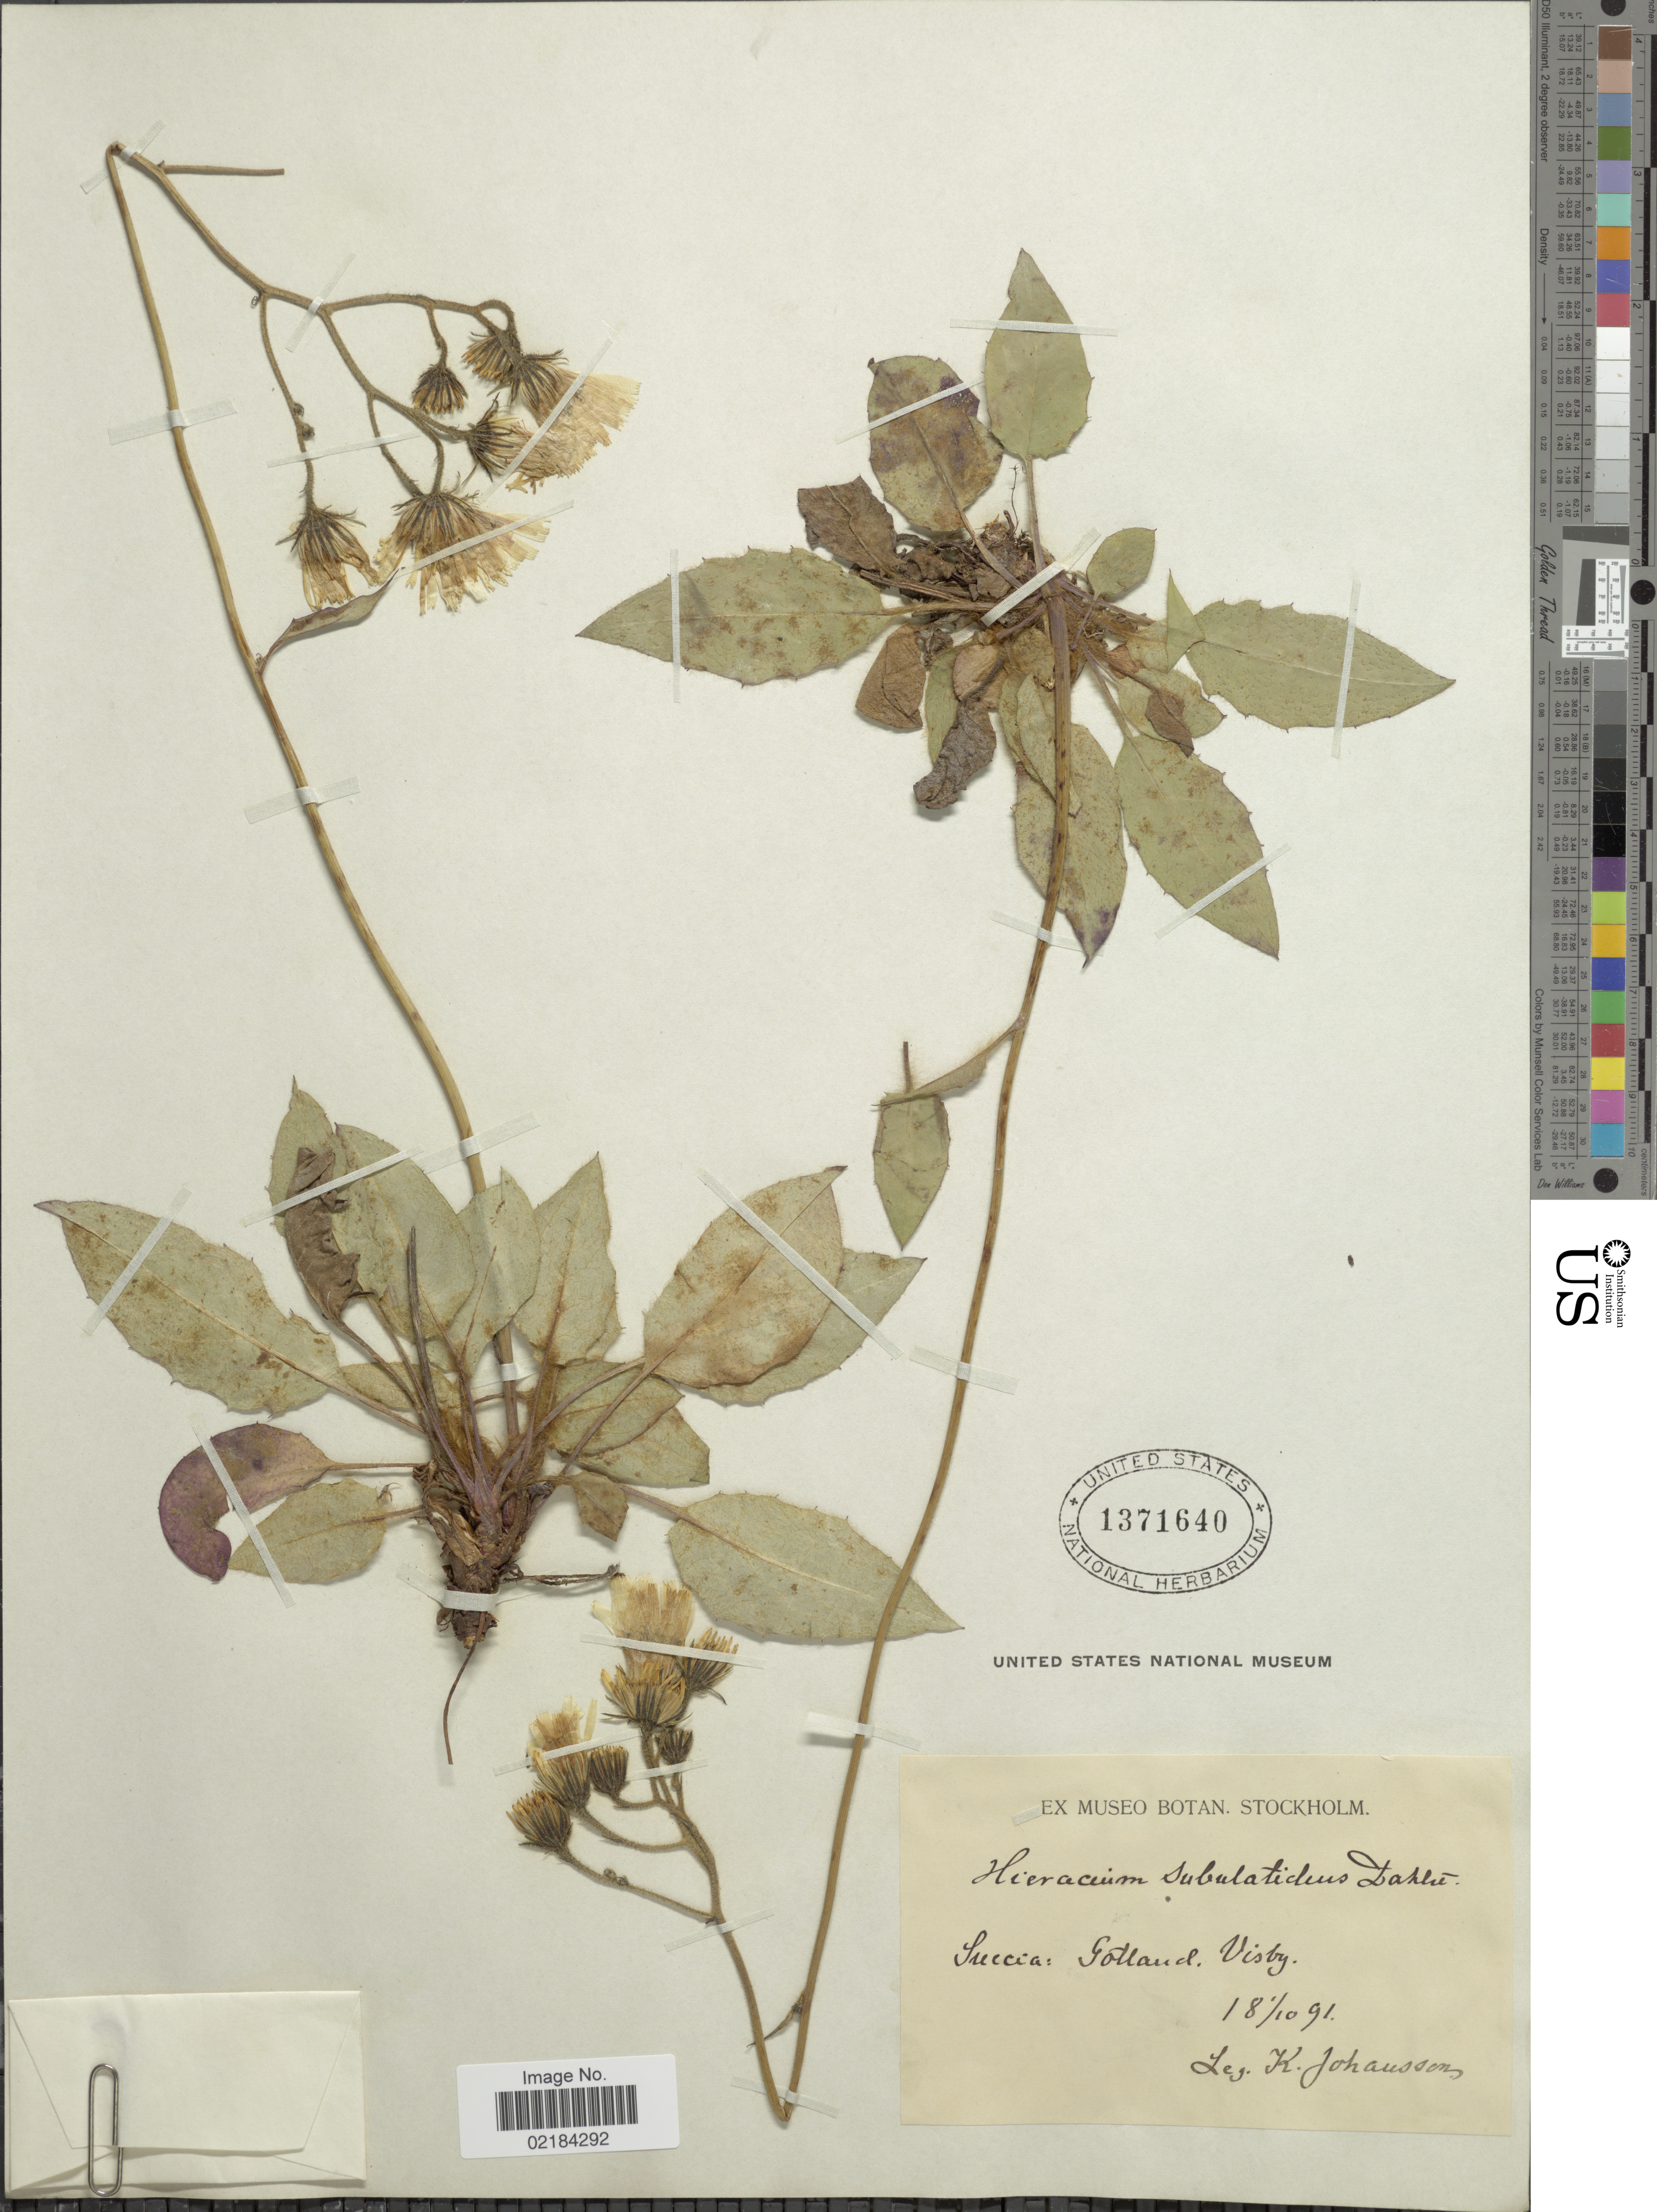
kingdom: Plantae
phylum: Tracheophyta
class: Magnoliopsida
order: Asterales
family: Asteraceae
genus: Hieracium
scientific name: Hieracium subulatidens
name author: (Dahlst.) Johanss.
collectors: K. Johansson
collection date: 1891-10-01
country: Sweden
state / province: Gotland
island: Gotland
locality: Suecia: Gotland, Visby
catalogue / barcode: US 1371640